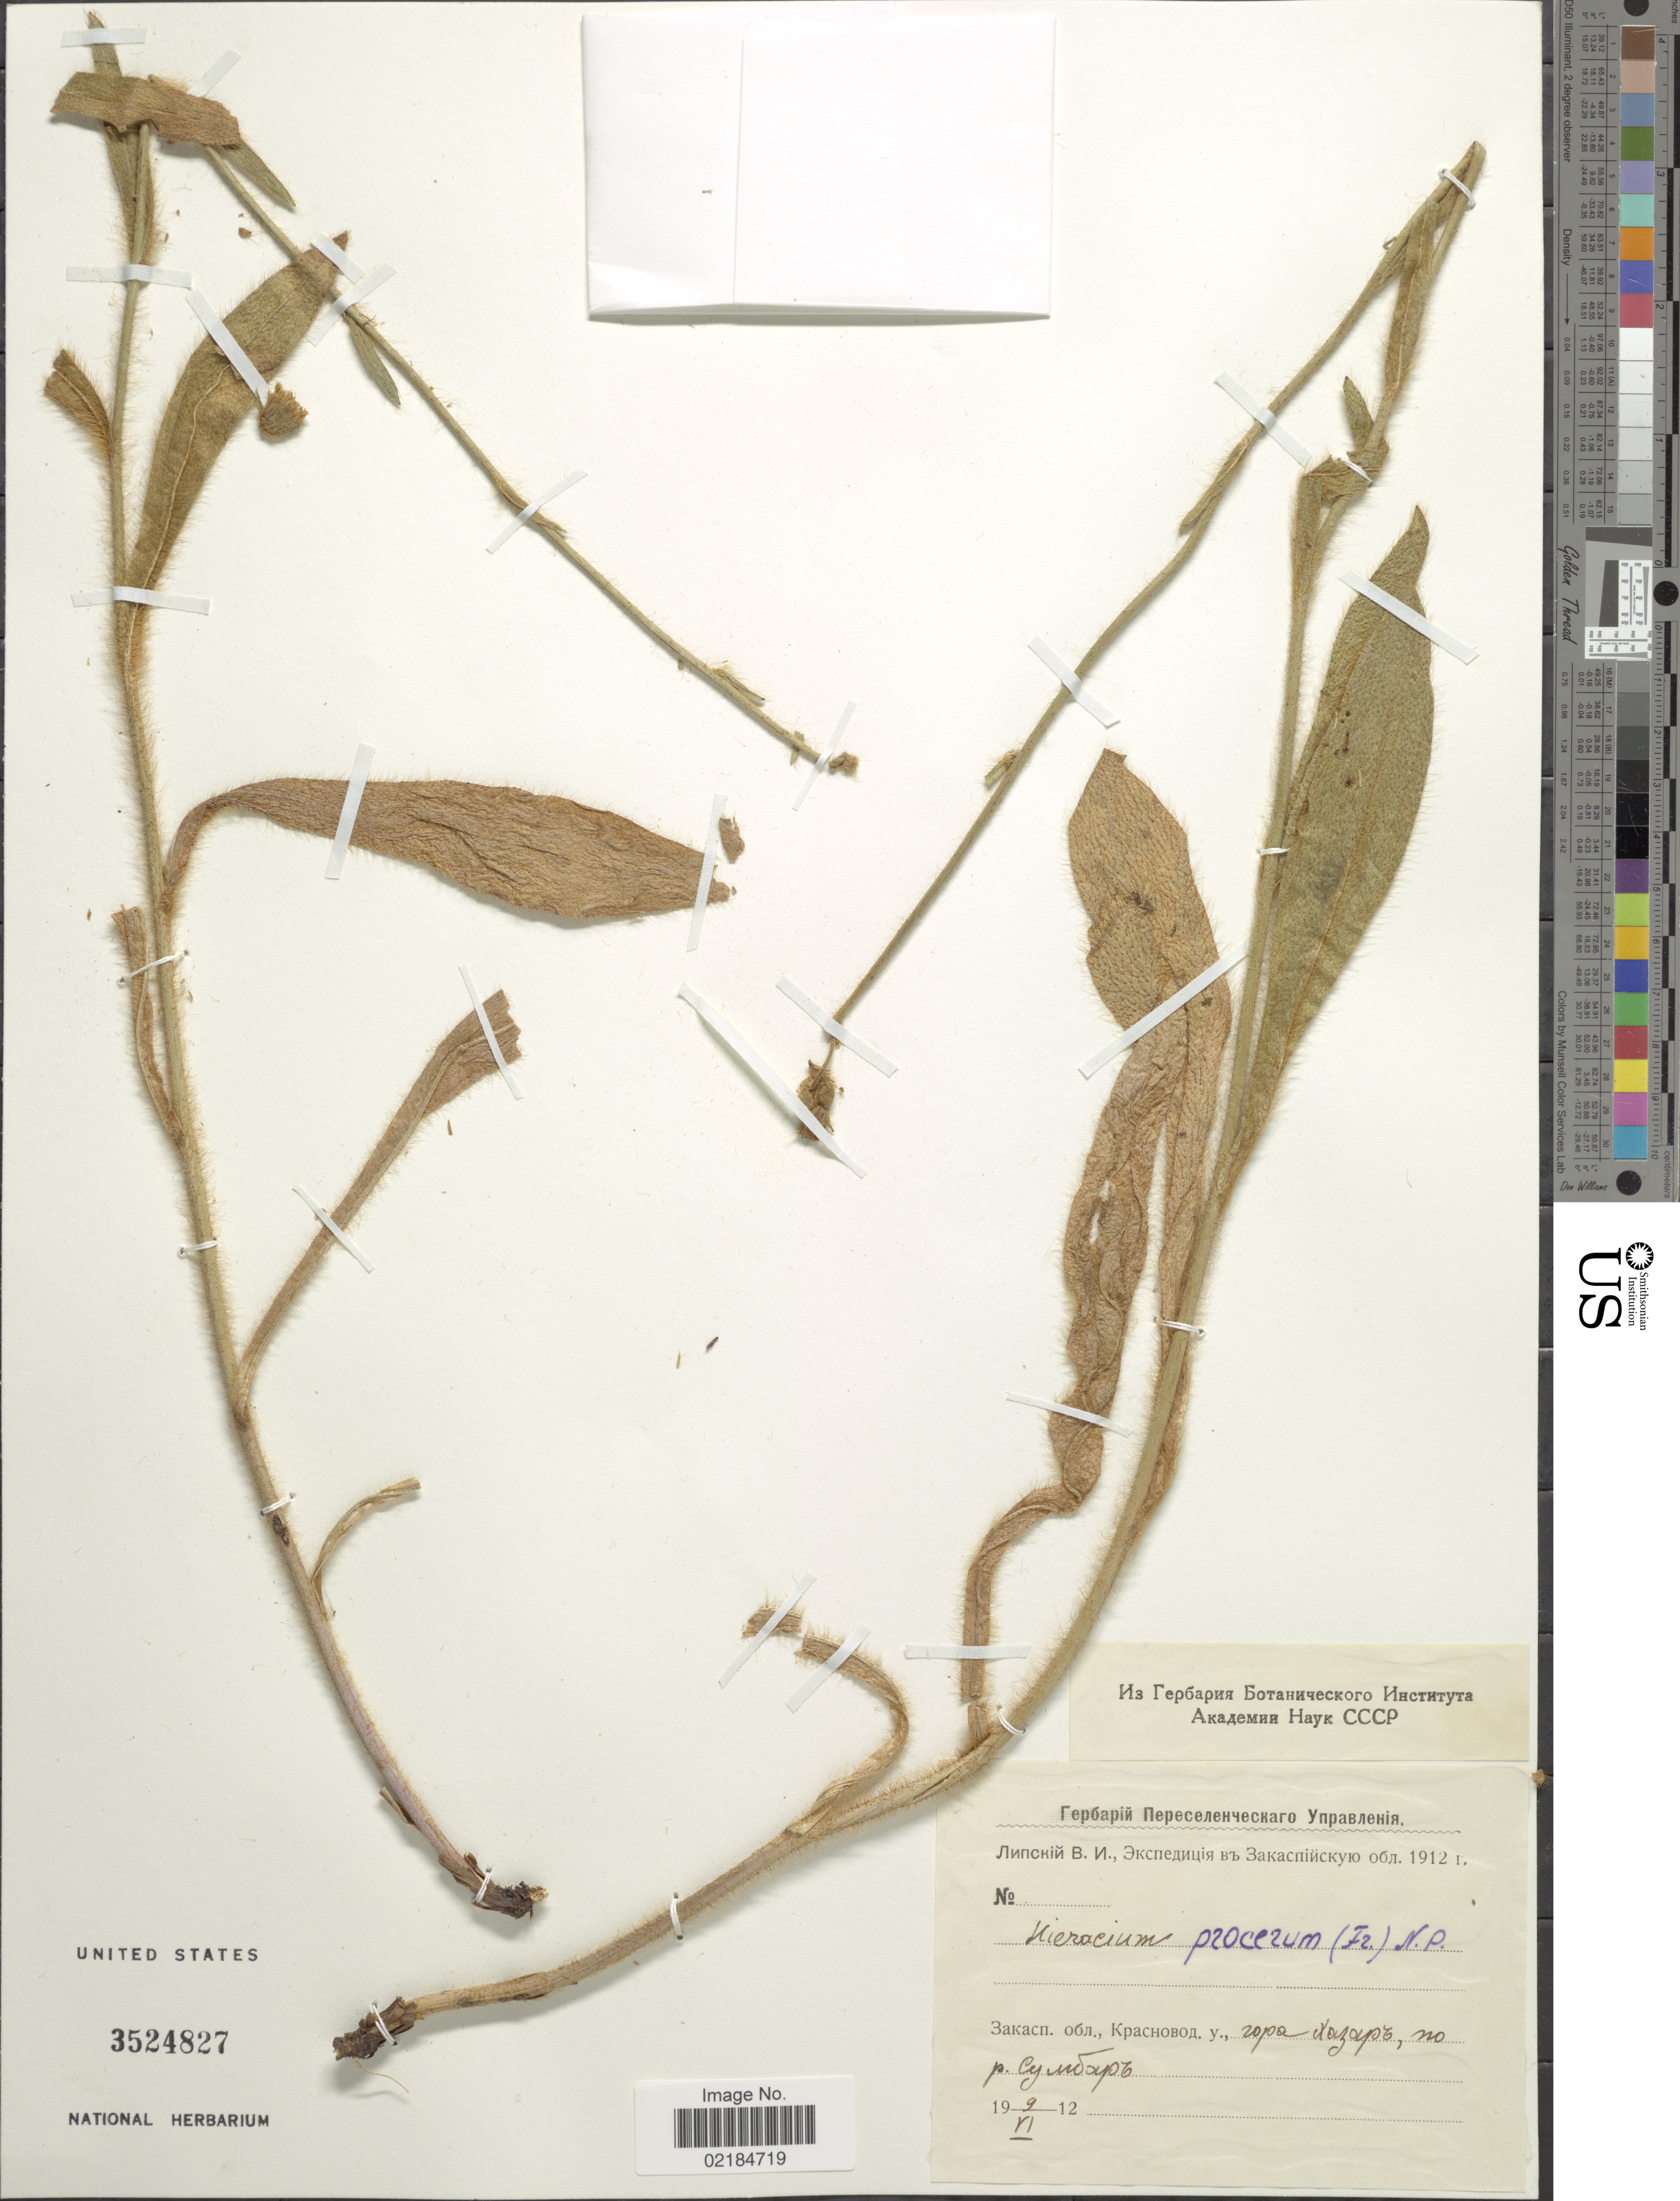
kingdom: Plantae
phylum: Tracheophyta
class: Magnoliopsida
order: Asterales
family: Asteraceae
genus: Pilosella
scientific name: Pilosella procera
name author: (Fr.) F.W. Schultz & Sch. Bip.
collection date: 1912-06-09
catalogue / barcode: US 2524827